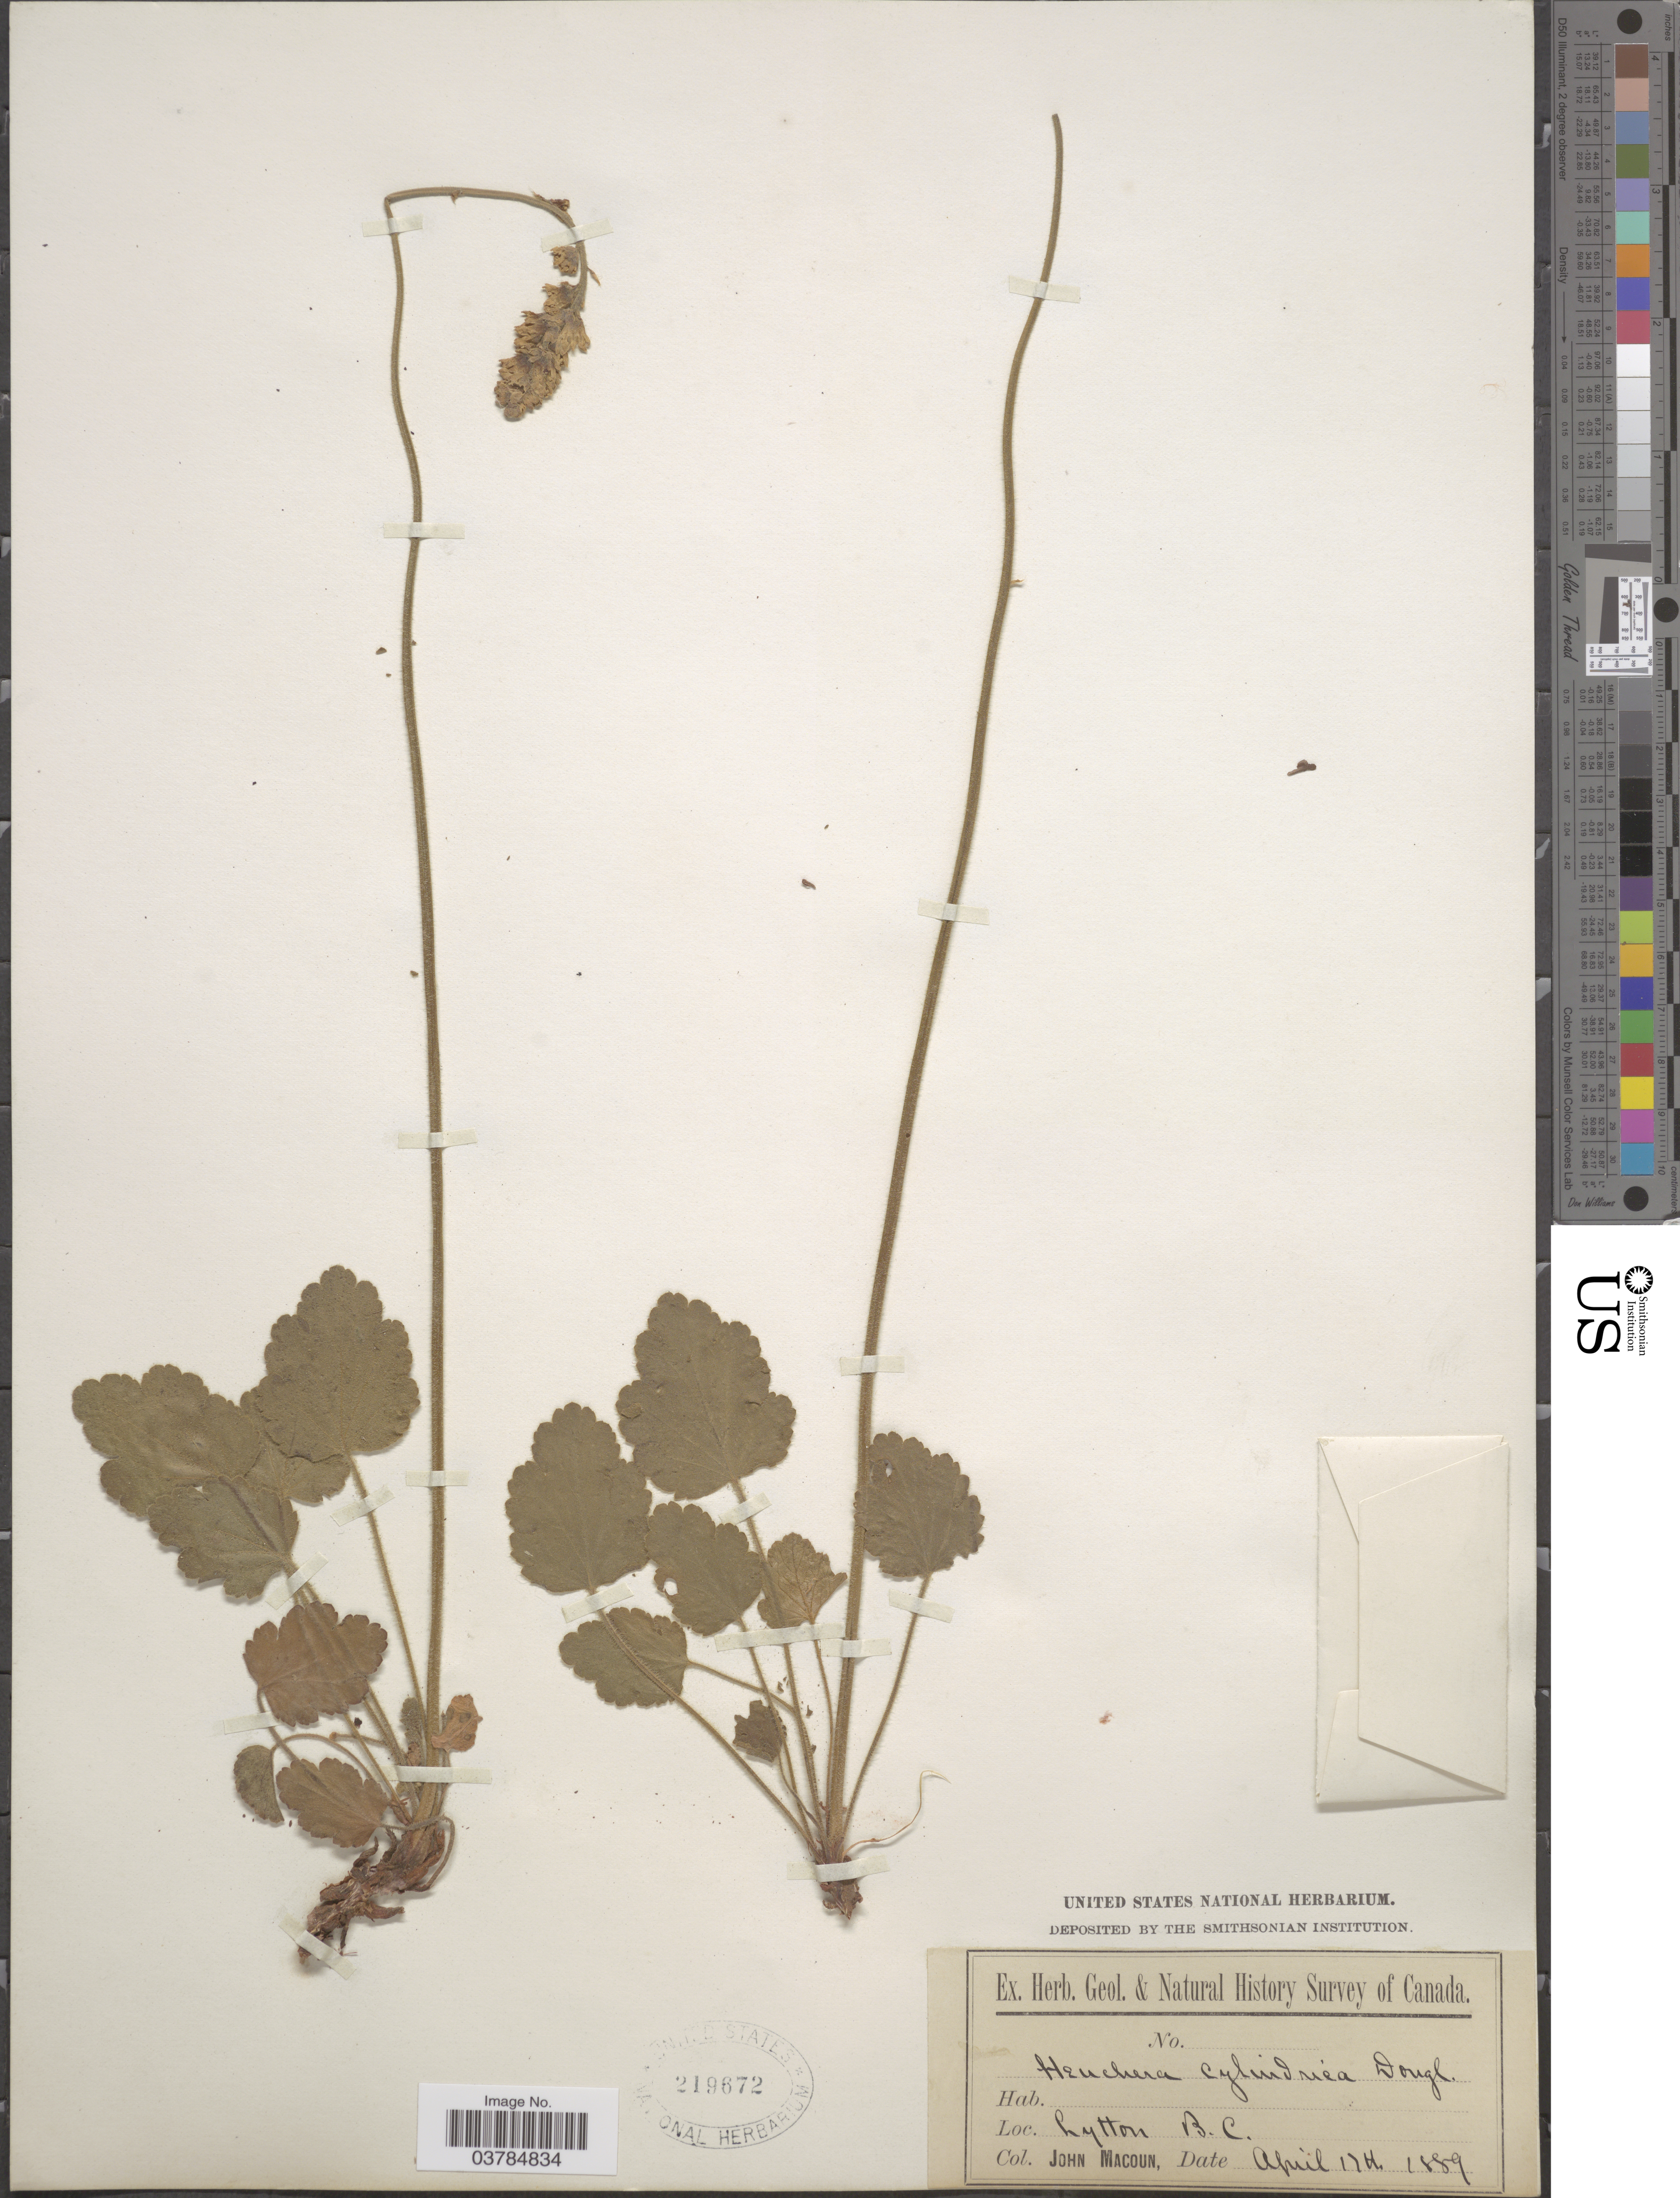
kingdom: Plantae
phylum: Tracheophyta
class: Magnoliopsida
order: Saxifragales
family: Saxifragaceae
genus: Heuchera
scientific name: Heuchera ovalifolia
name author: Torr. & A. Gray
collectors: J. Macoun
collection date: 1889-04-17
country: Canada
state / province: British Columbia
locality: Geol. & Natural History Survey of Canada. Lytton.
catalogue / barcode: US 219672